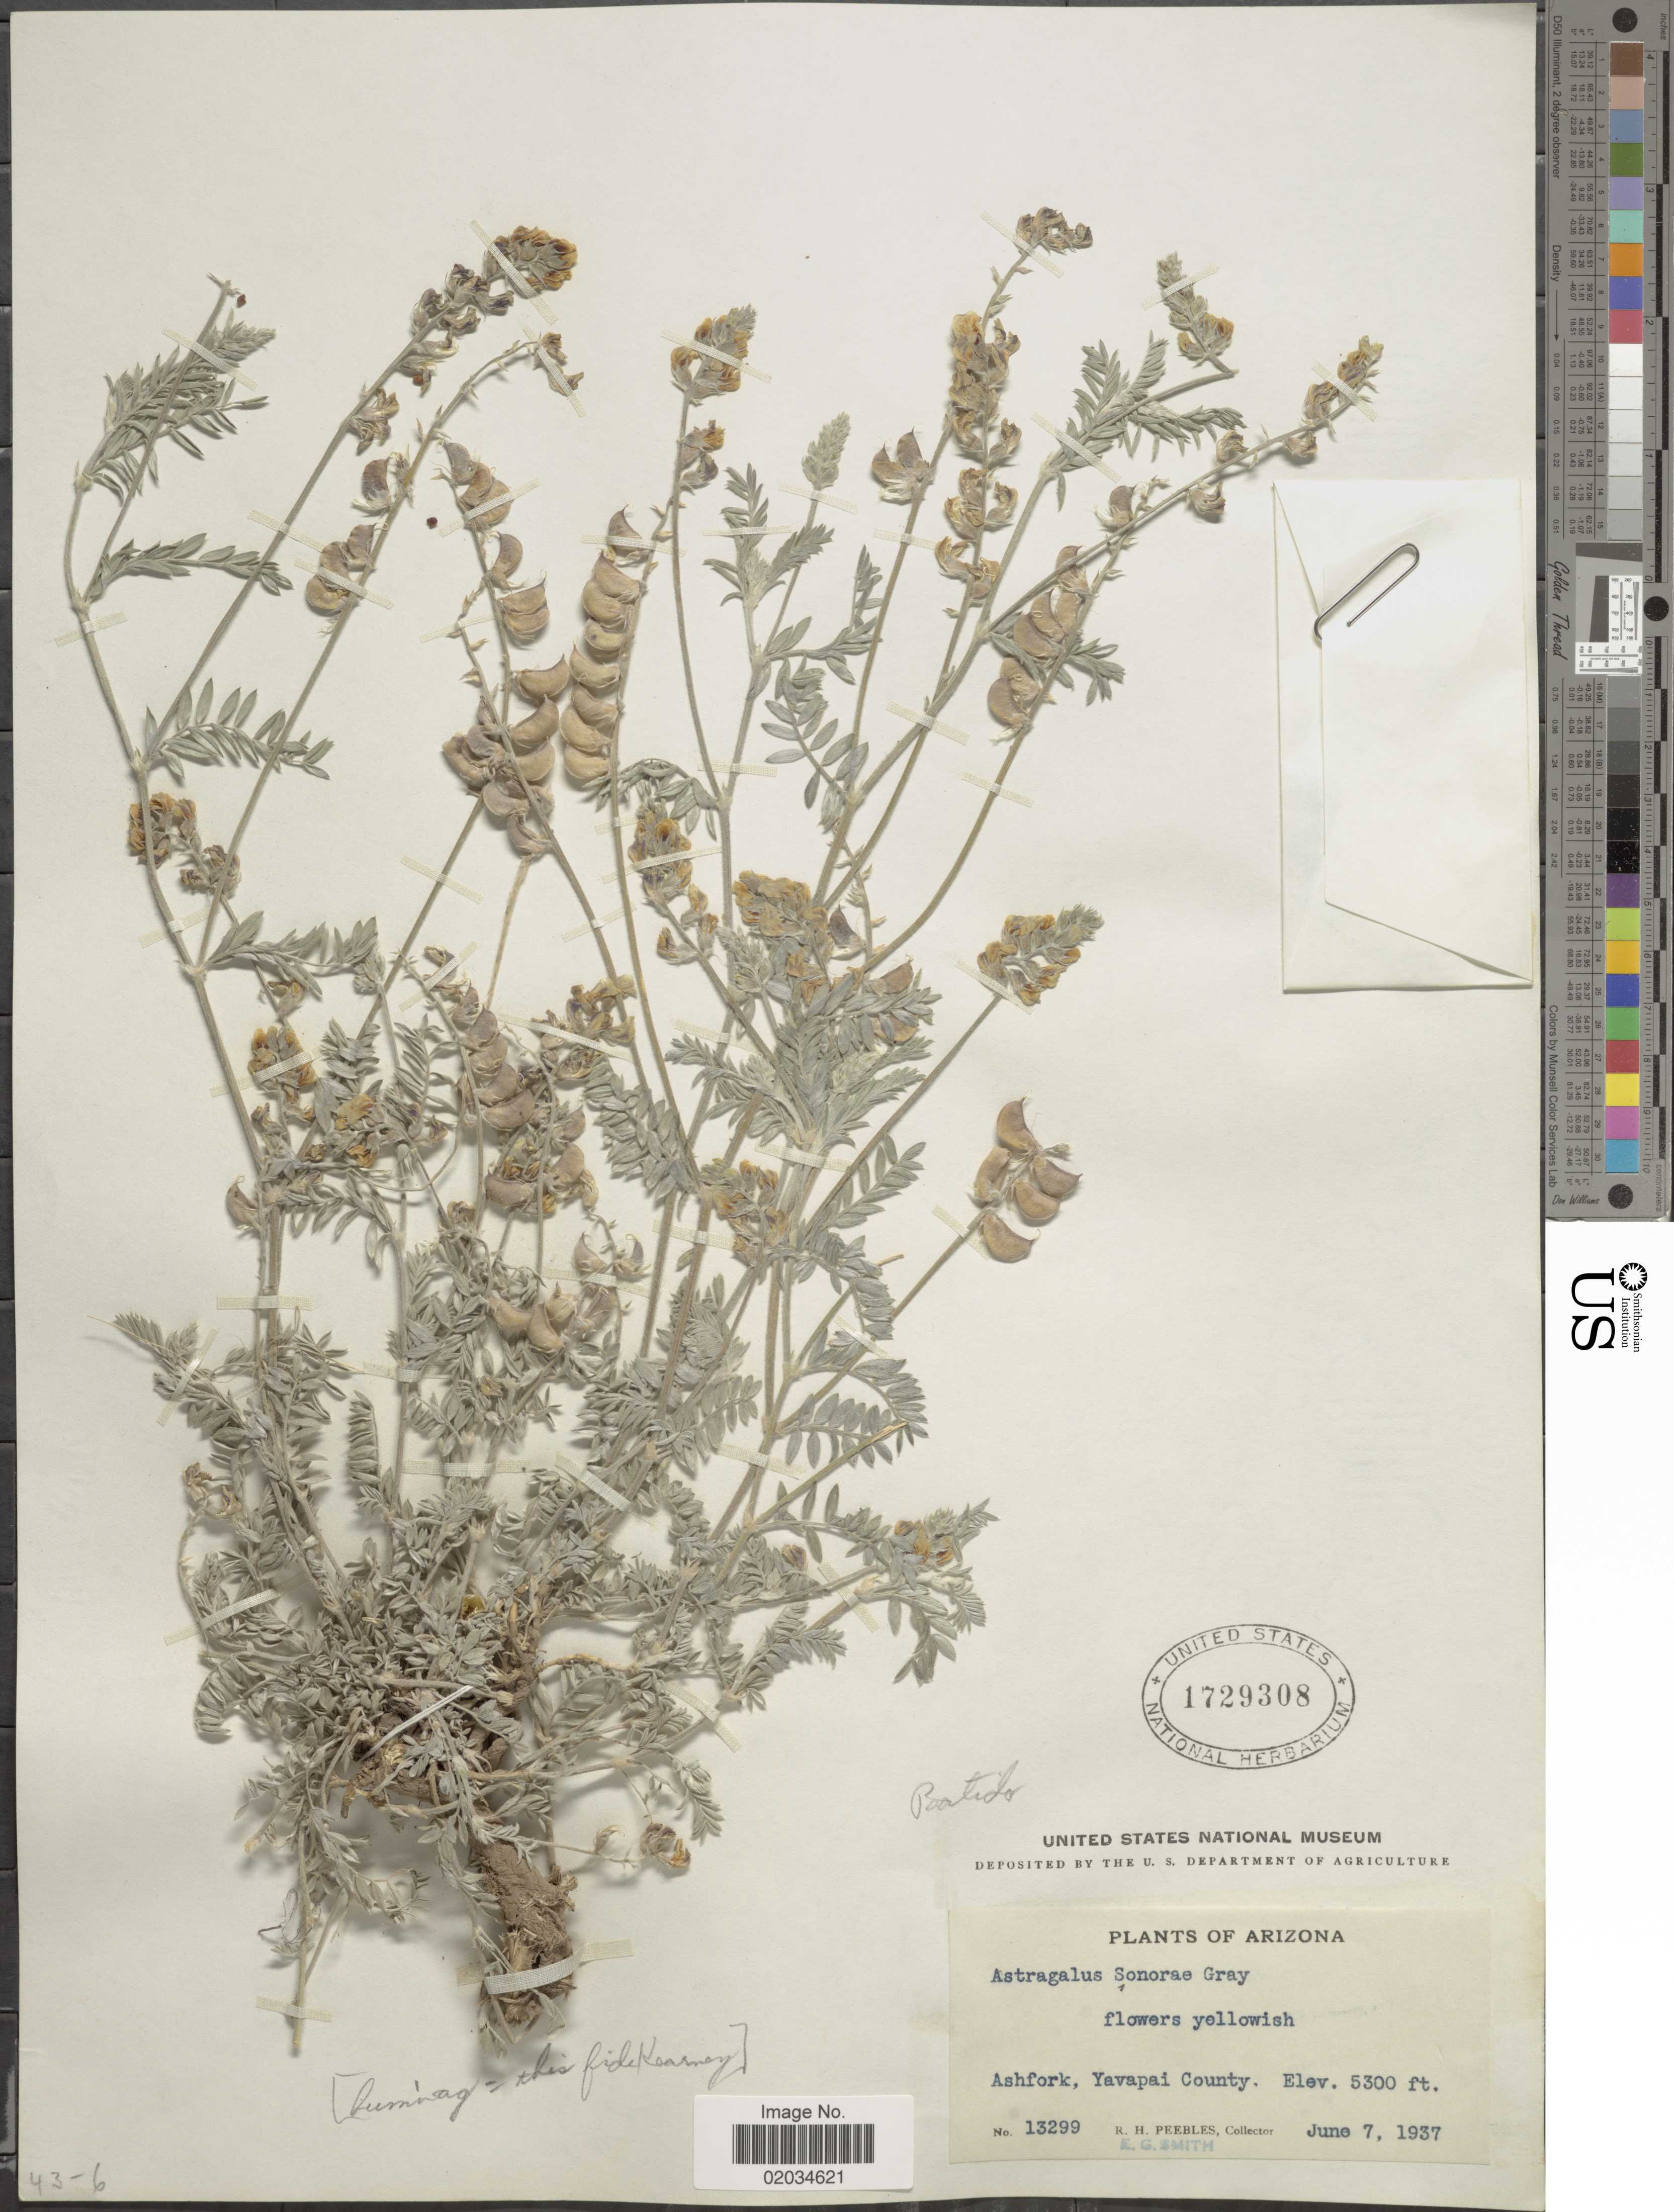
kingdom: Plantae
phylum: Tracheophyta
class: Magnoliopsida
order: Fabales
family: Fabaceae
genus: Astragalus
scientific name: Astragalus sonorae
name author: A. Gray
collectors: R. H. Peebles & E. G. Smith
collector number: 13299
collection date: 1937-06-07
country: United States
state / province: Arizona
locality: Ashfork, Yavapai County.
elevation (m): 1615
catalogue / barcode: US 1729308